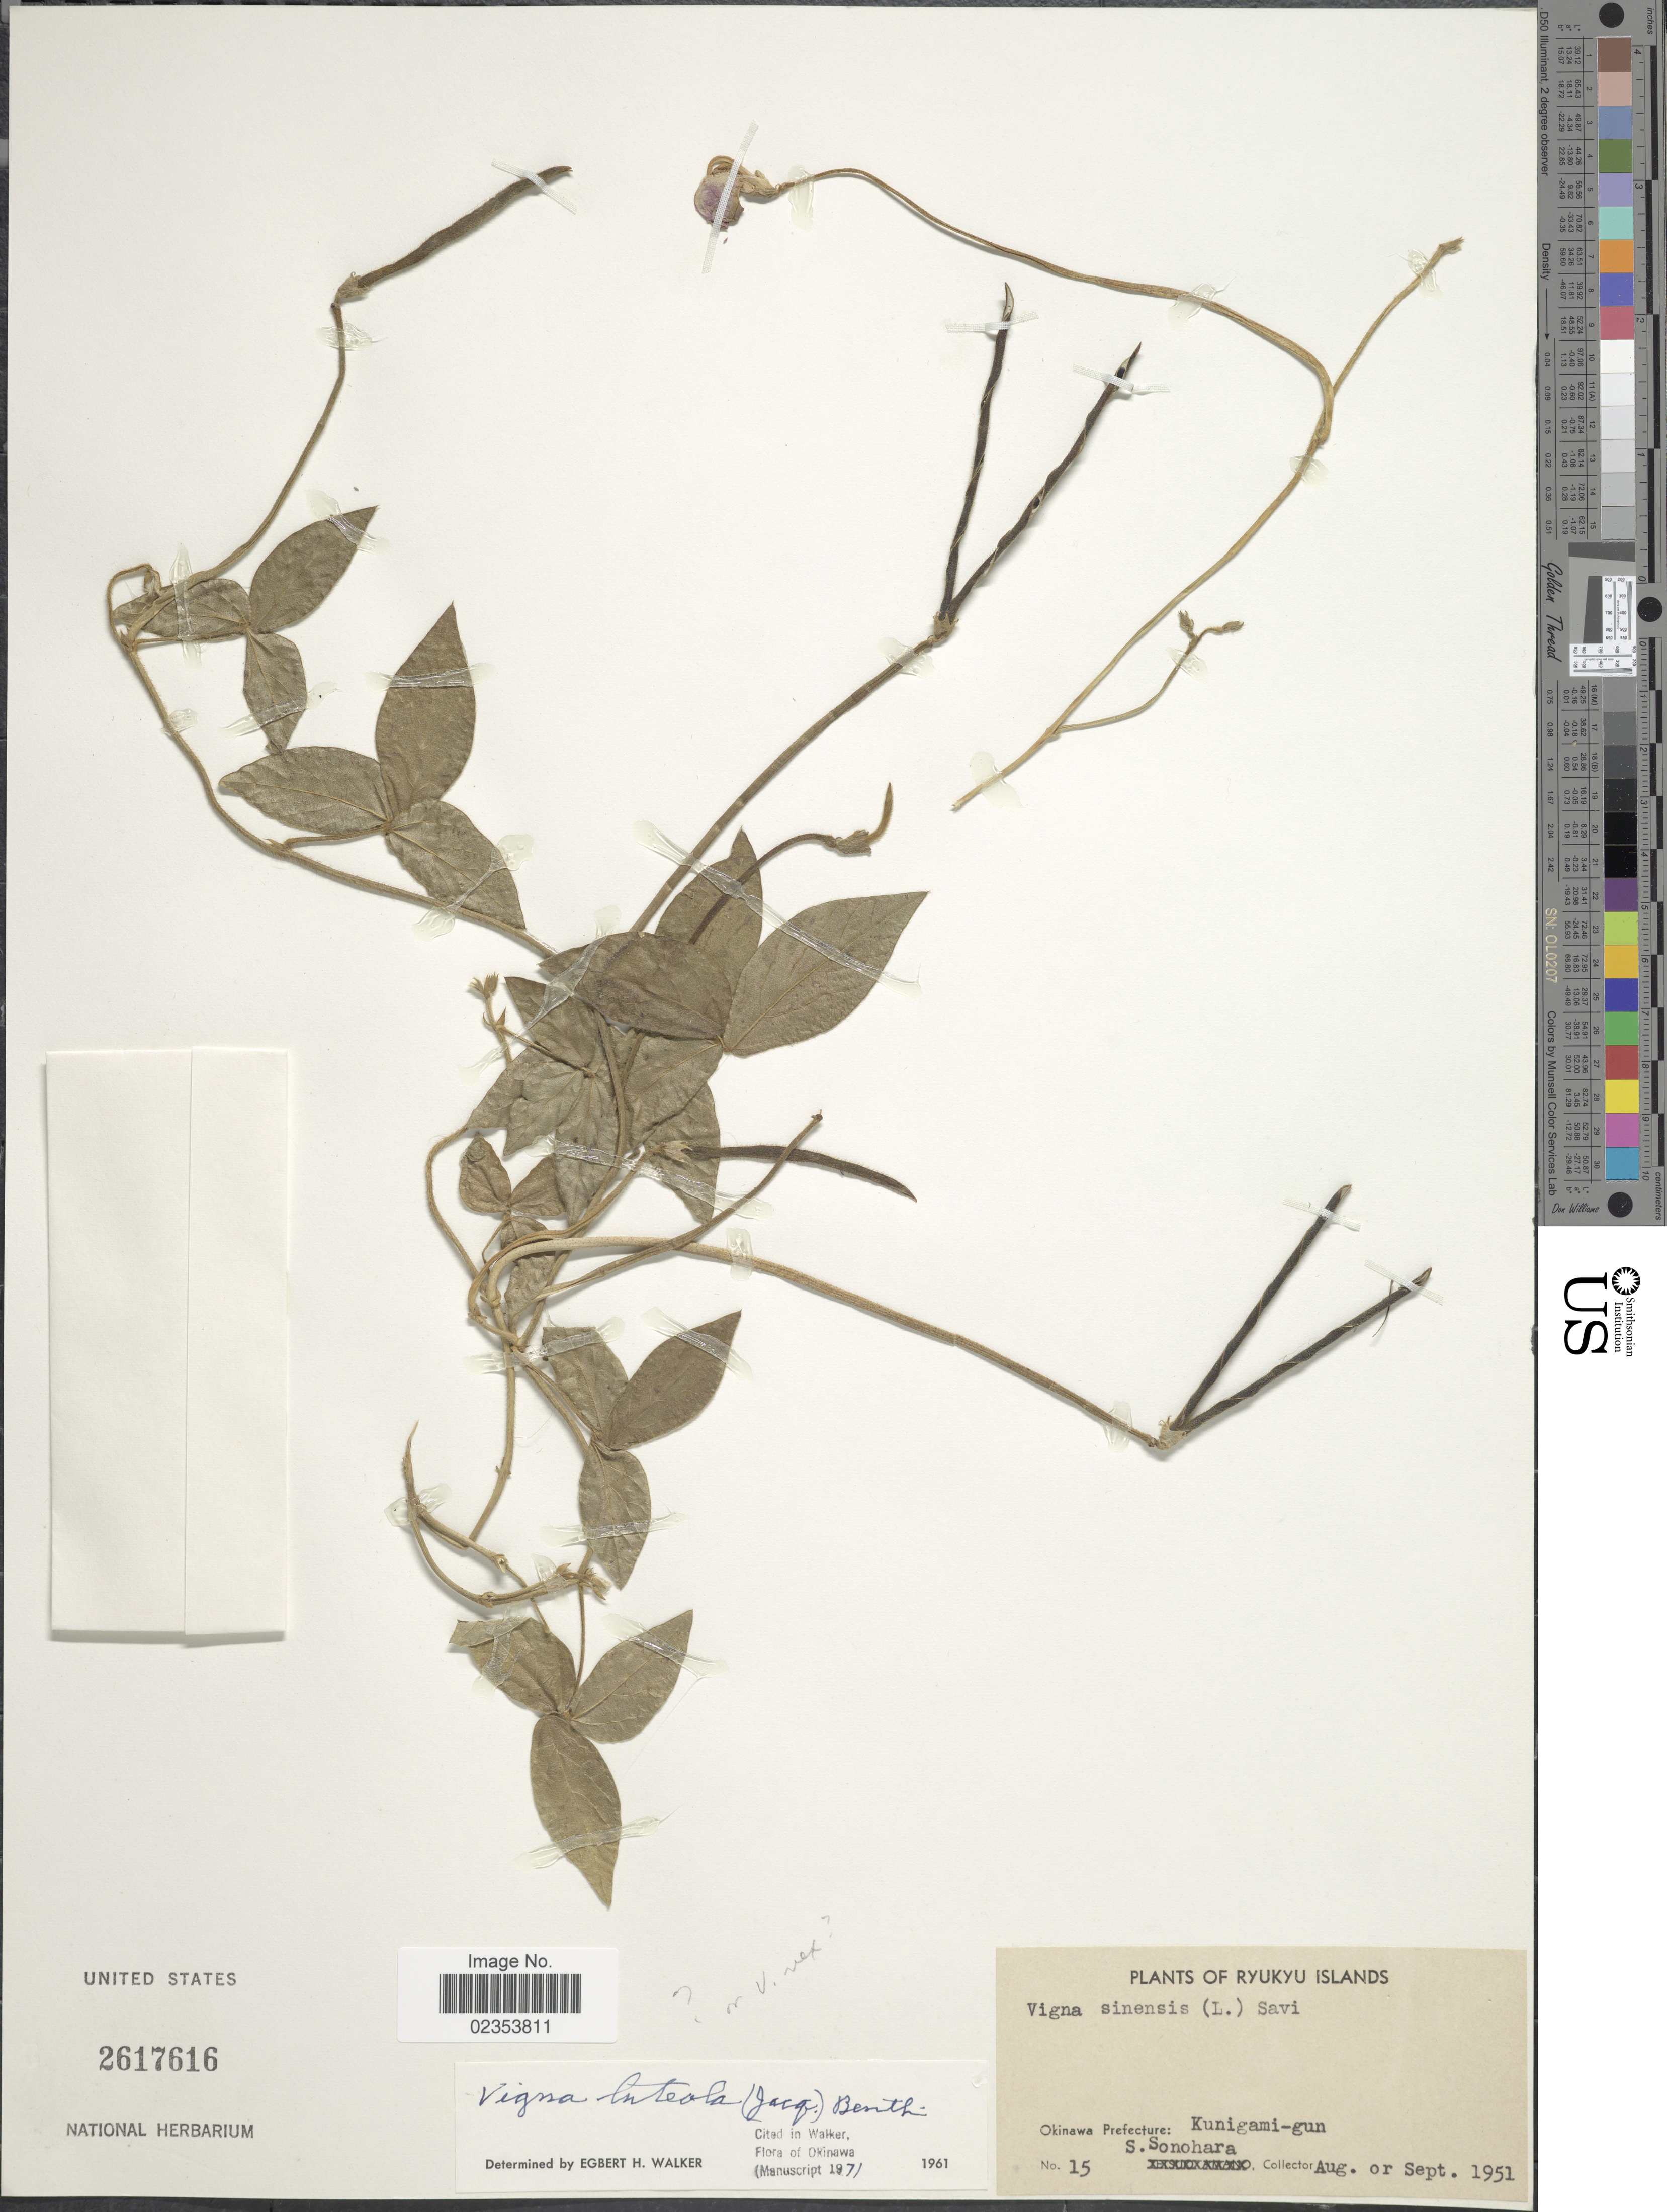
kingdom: Plantae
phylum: Tracheophyta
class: Magnoliopsida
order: Fabales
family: Fabaceae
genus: Vigna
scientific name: Vigna luteola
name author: (Jacq.) Benth.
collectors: S. Sonohara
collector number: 15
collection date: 1951-08/1951-09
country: Japan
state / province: Okinawa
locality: Ryukyu Islands. Kunigami-gun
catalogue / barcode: US 2617616